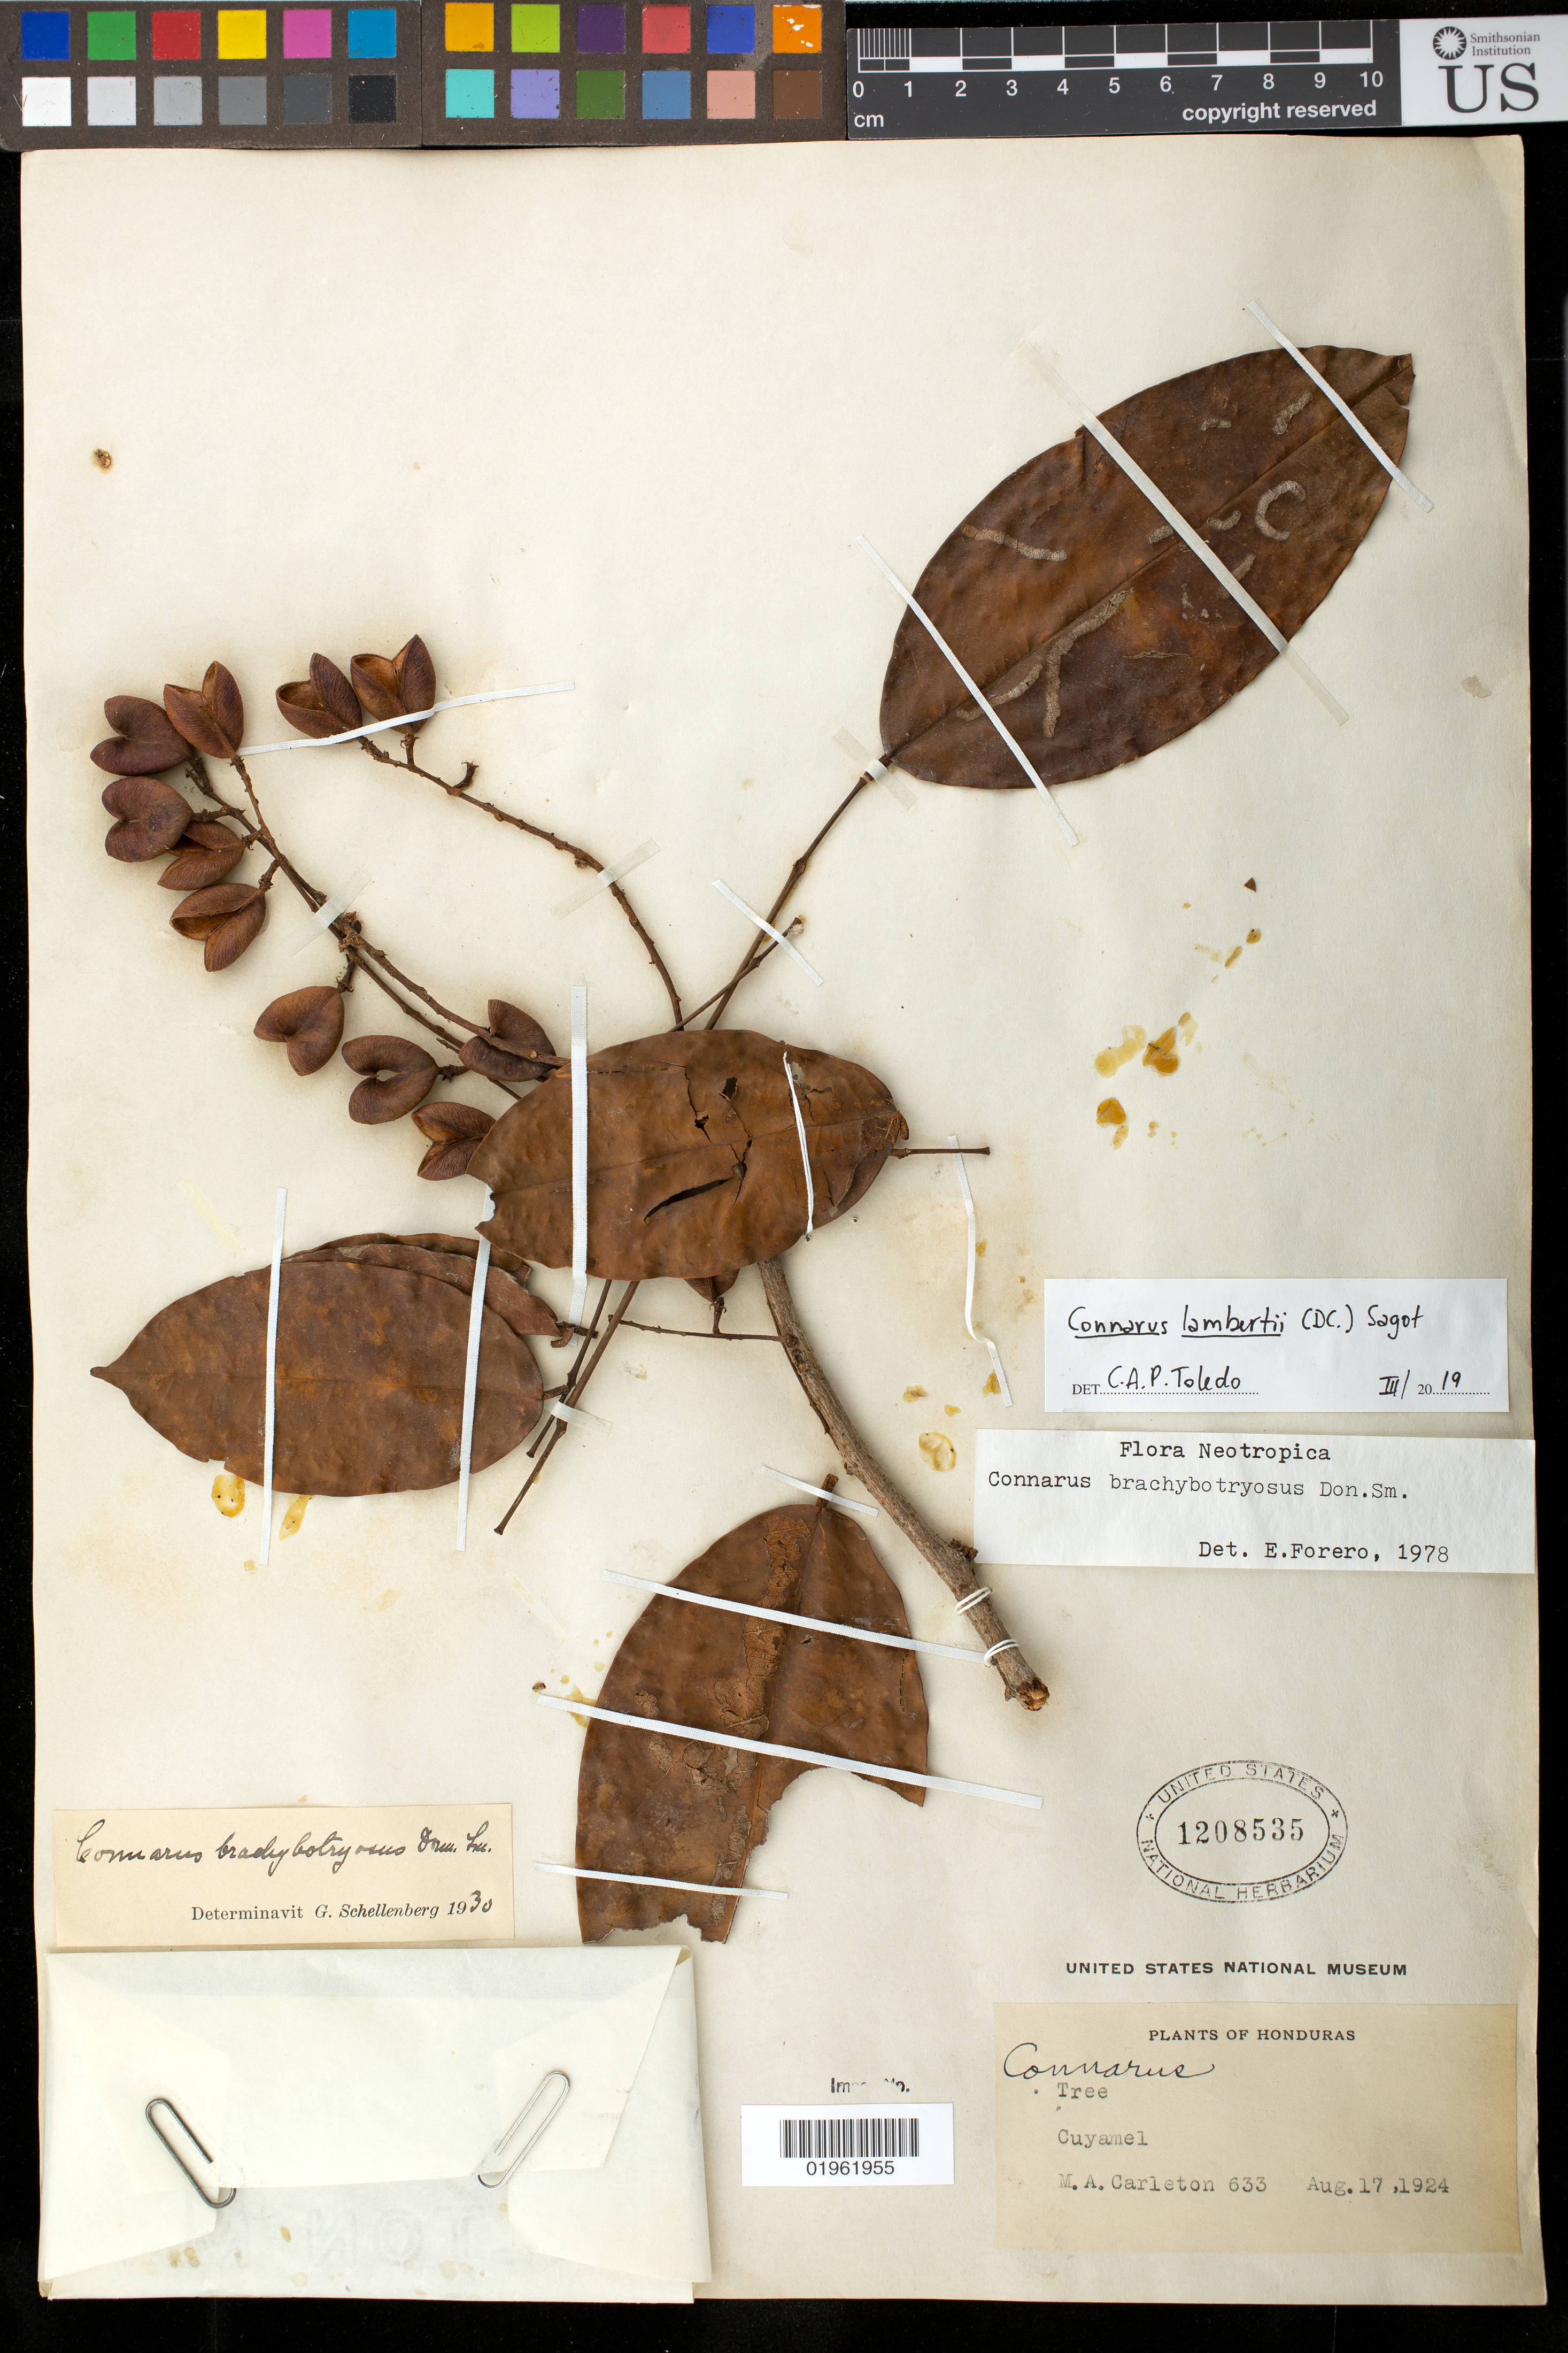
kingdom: Plantae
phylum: Tracheophyta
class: Magnoliopsida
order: Myrtales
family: Melastomataceae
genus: Microlicia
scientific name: Microlicia rigida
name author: (Cogn.) Alves Versiane & R. Romero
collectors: F. Almeda, A. B. Martins, P. W. Fritsch, J. L. Aranha, C. Bush & R. Belinello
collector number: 9544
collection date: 2009-02-27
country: Brazil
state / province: Minas Gerais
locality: Municipio Diamantina. Cadeia do Espinhaco. Large rock outcrop on right-hand side of road from Diamantina to Mendanha at Km 585 and the Caminho dos Escravos.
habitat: With Lavoisiera alba, L. confertiflora, L. imbricata, L. mucorifera.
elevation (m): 1.2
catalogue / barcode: US 3737950